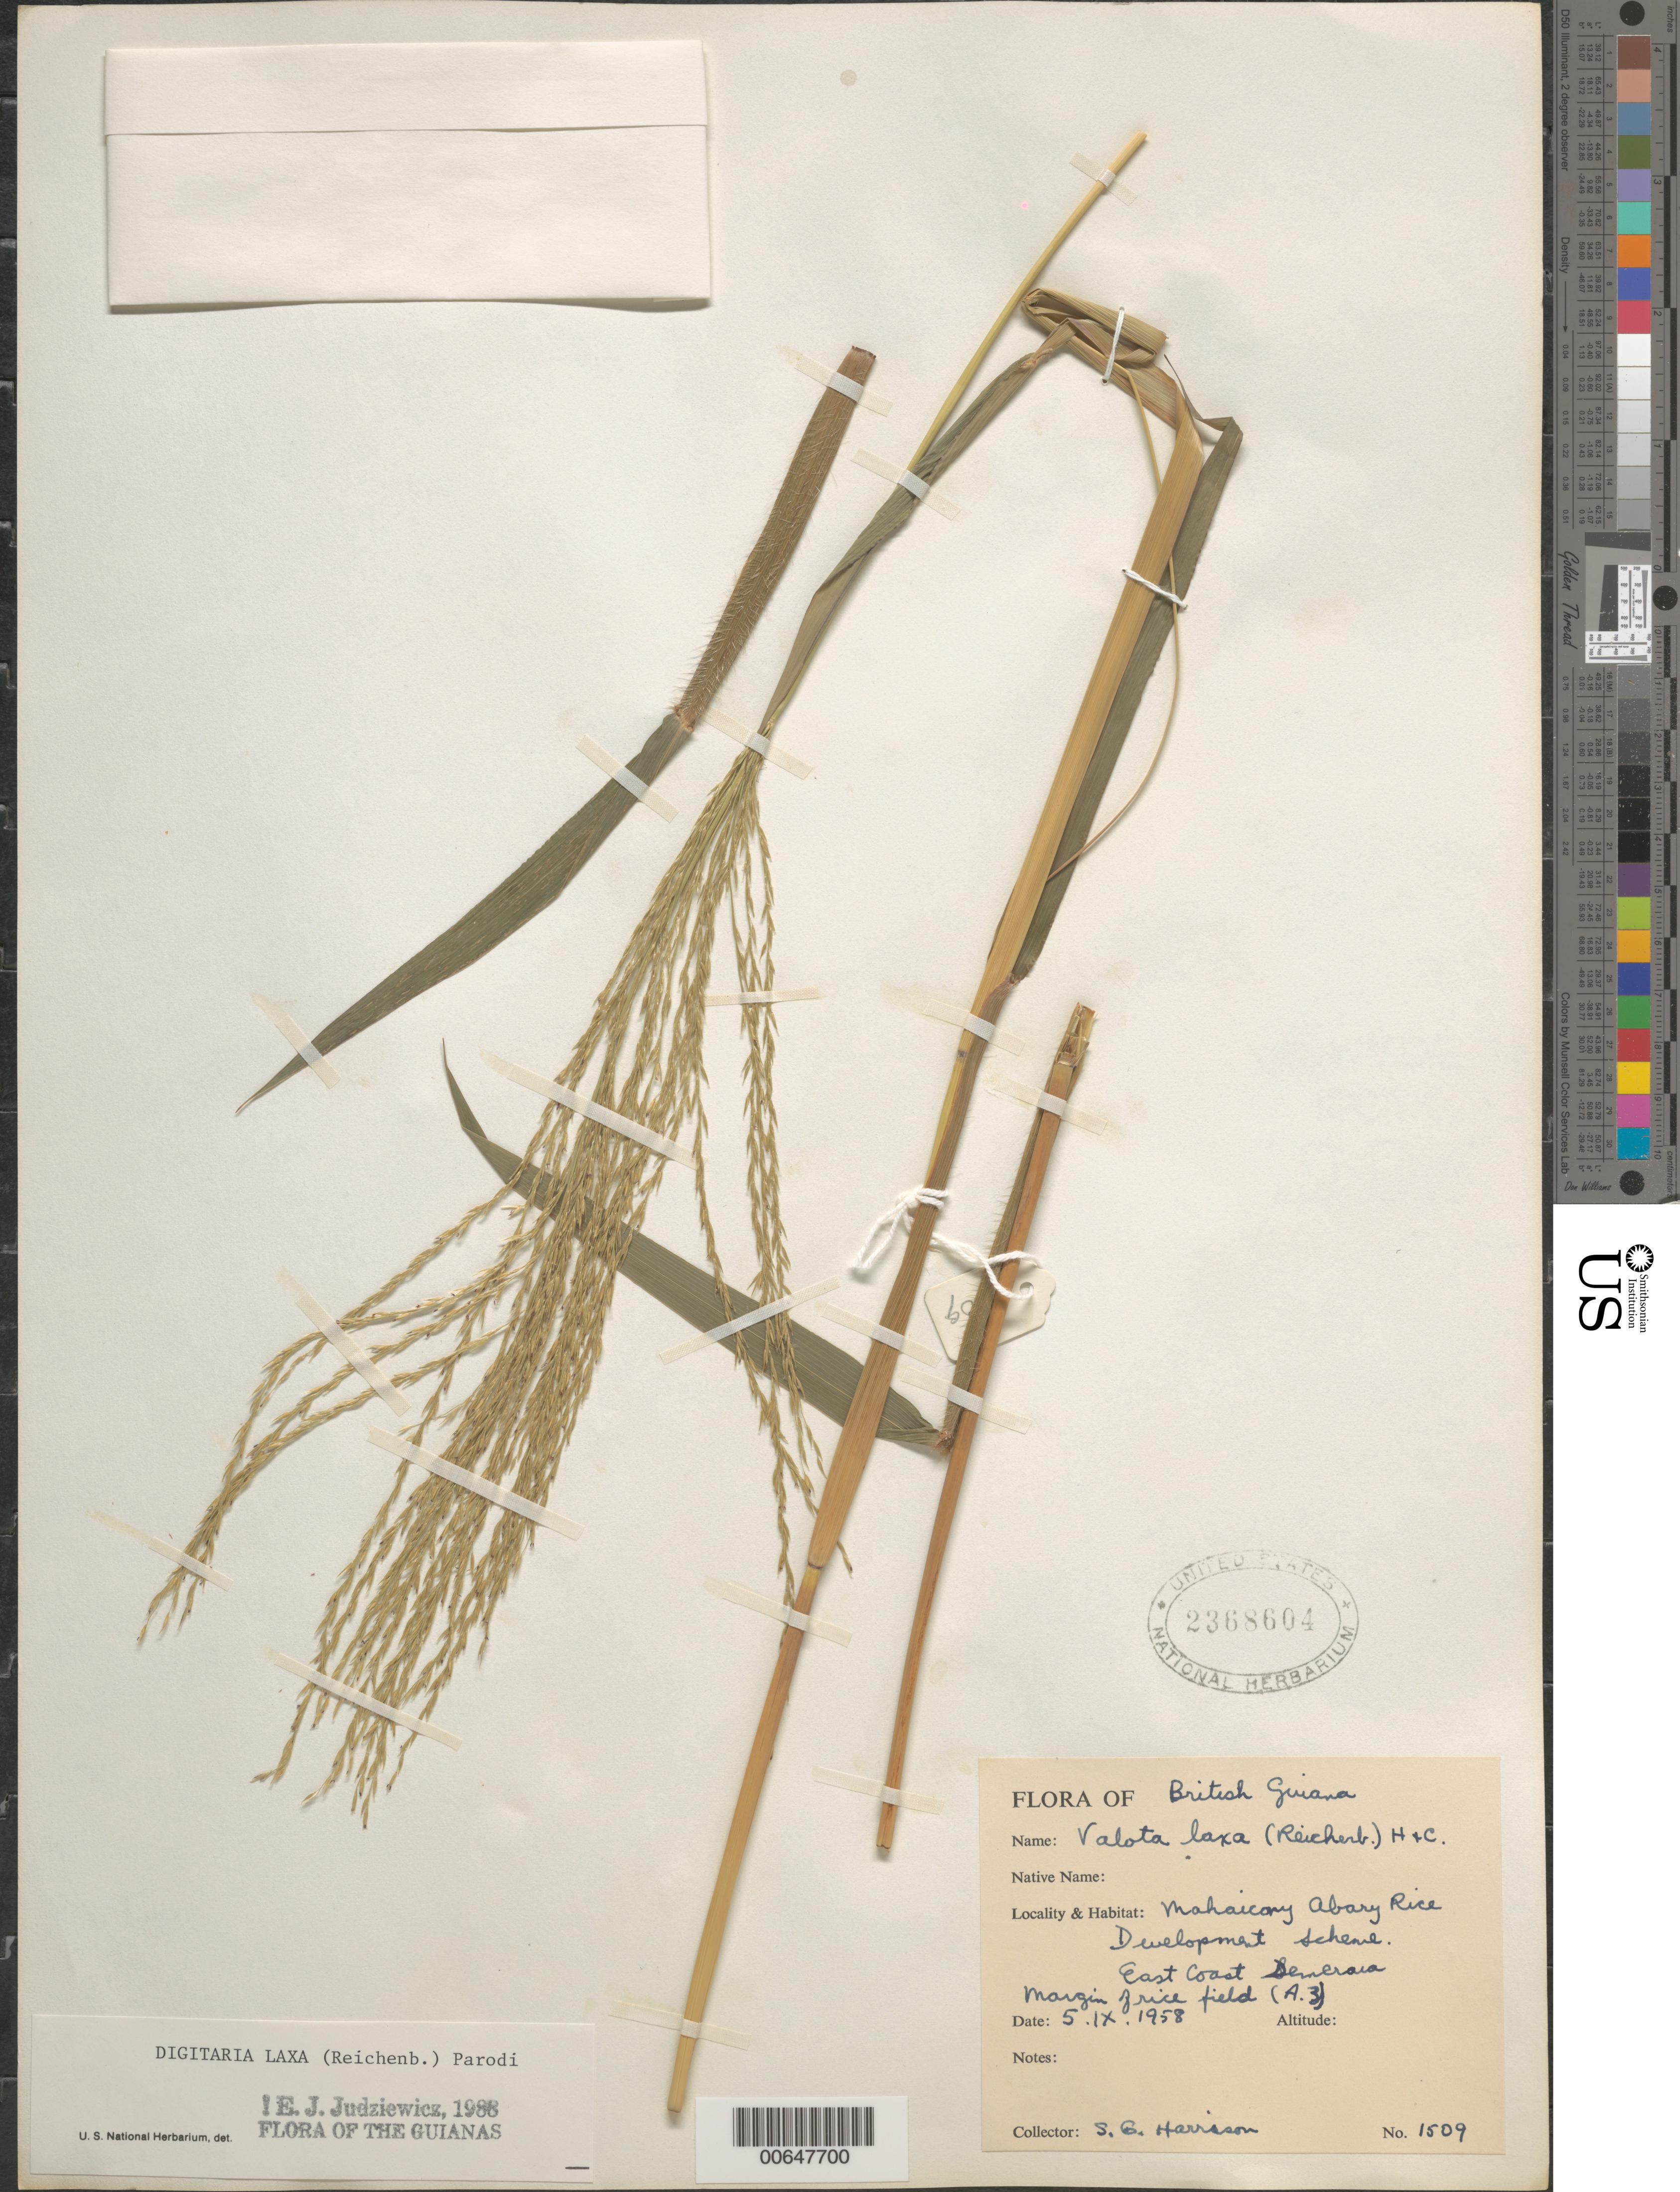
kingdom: Plantae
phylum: Tracheophyta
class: Liliopsida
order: Poales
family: Poaceae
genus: Digitaria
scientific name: Digitaria laxa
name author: (Rchb. ex A. Spreng.) Parodi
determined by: Judziewicz, E. J.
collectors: S. G. Harrison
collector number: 1509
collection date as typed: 5-Apr-58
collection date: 1958-04-05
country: Guyana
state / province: Mahaica-Berbice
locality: E Coast Demerara, Mahaicony Abary Rice Development. Scheme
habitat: Margin of rice fields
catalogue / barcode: US 2368604